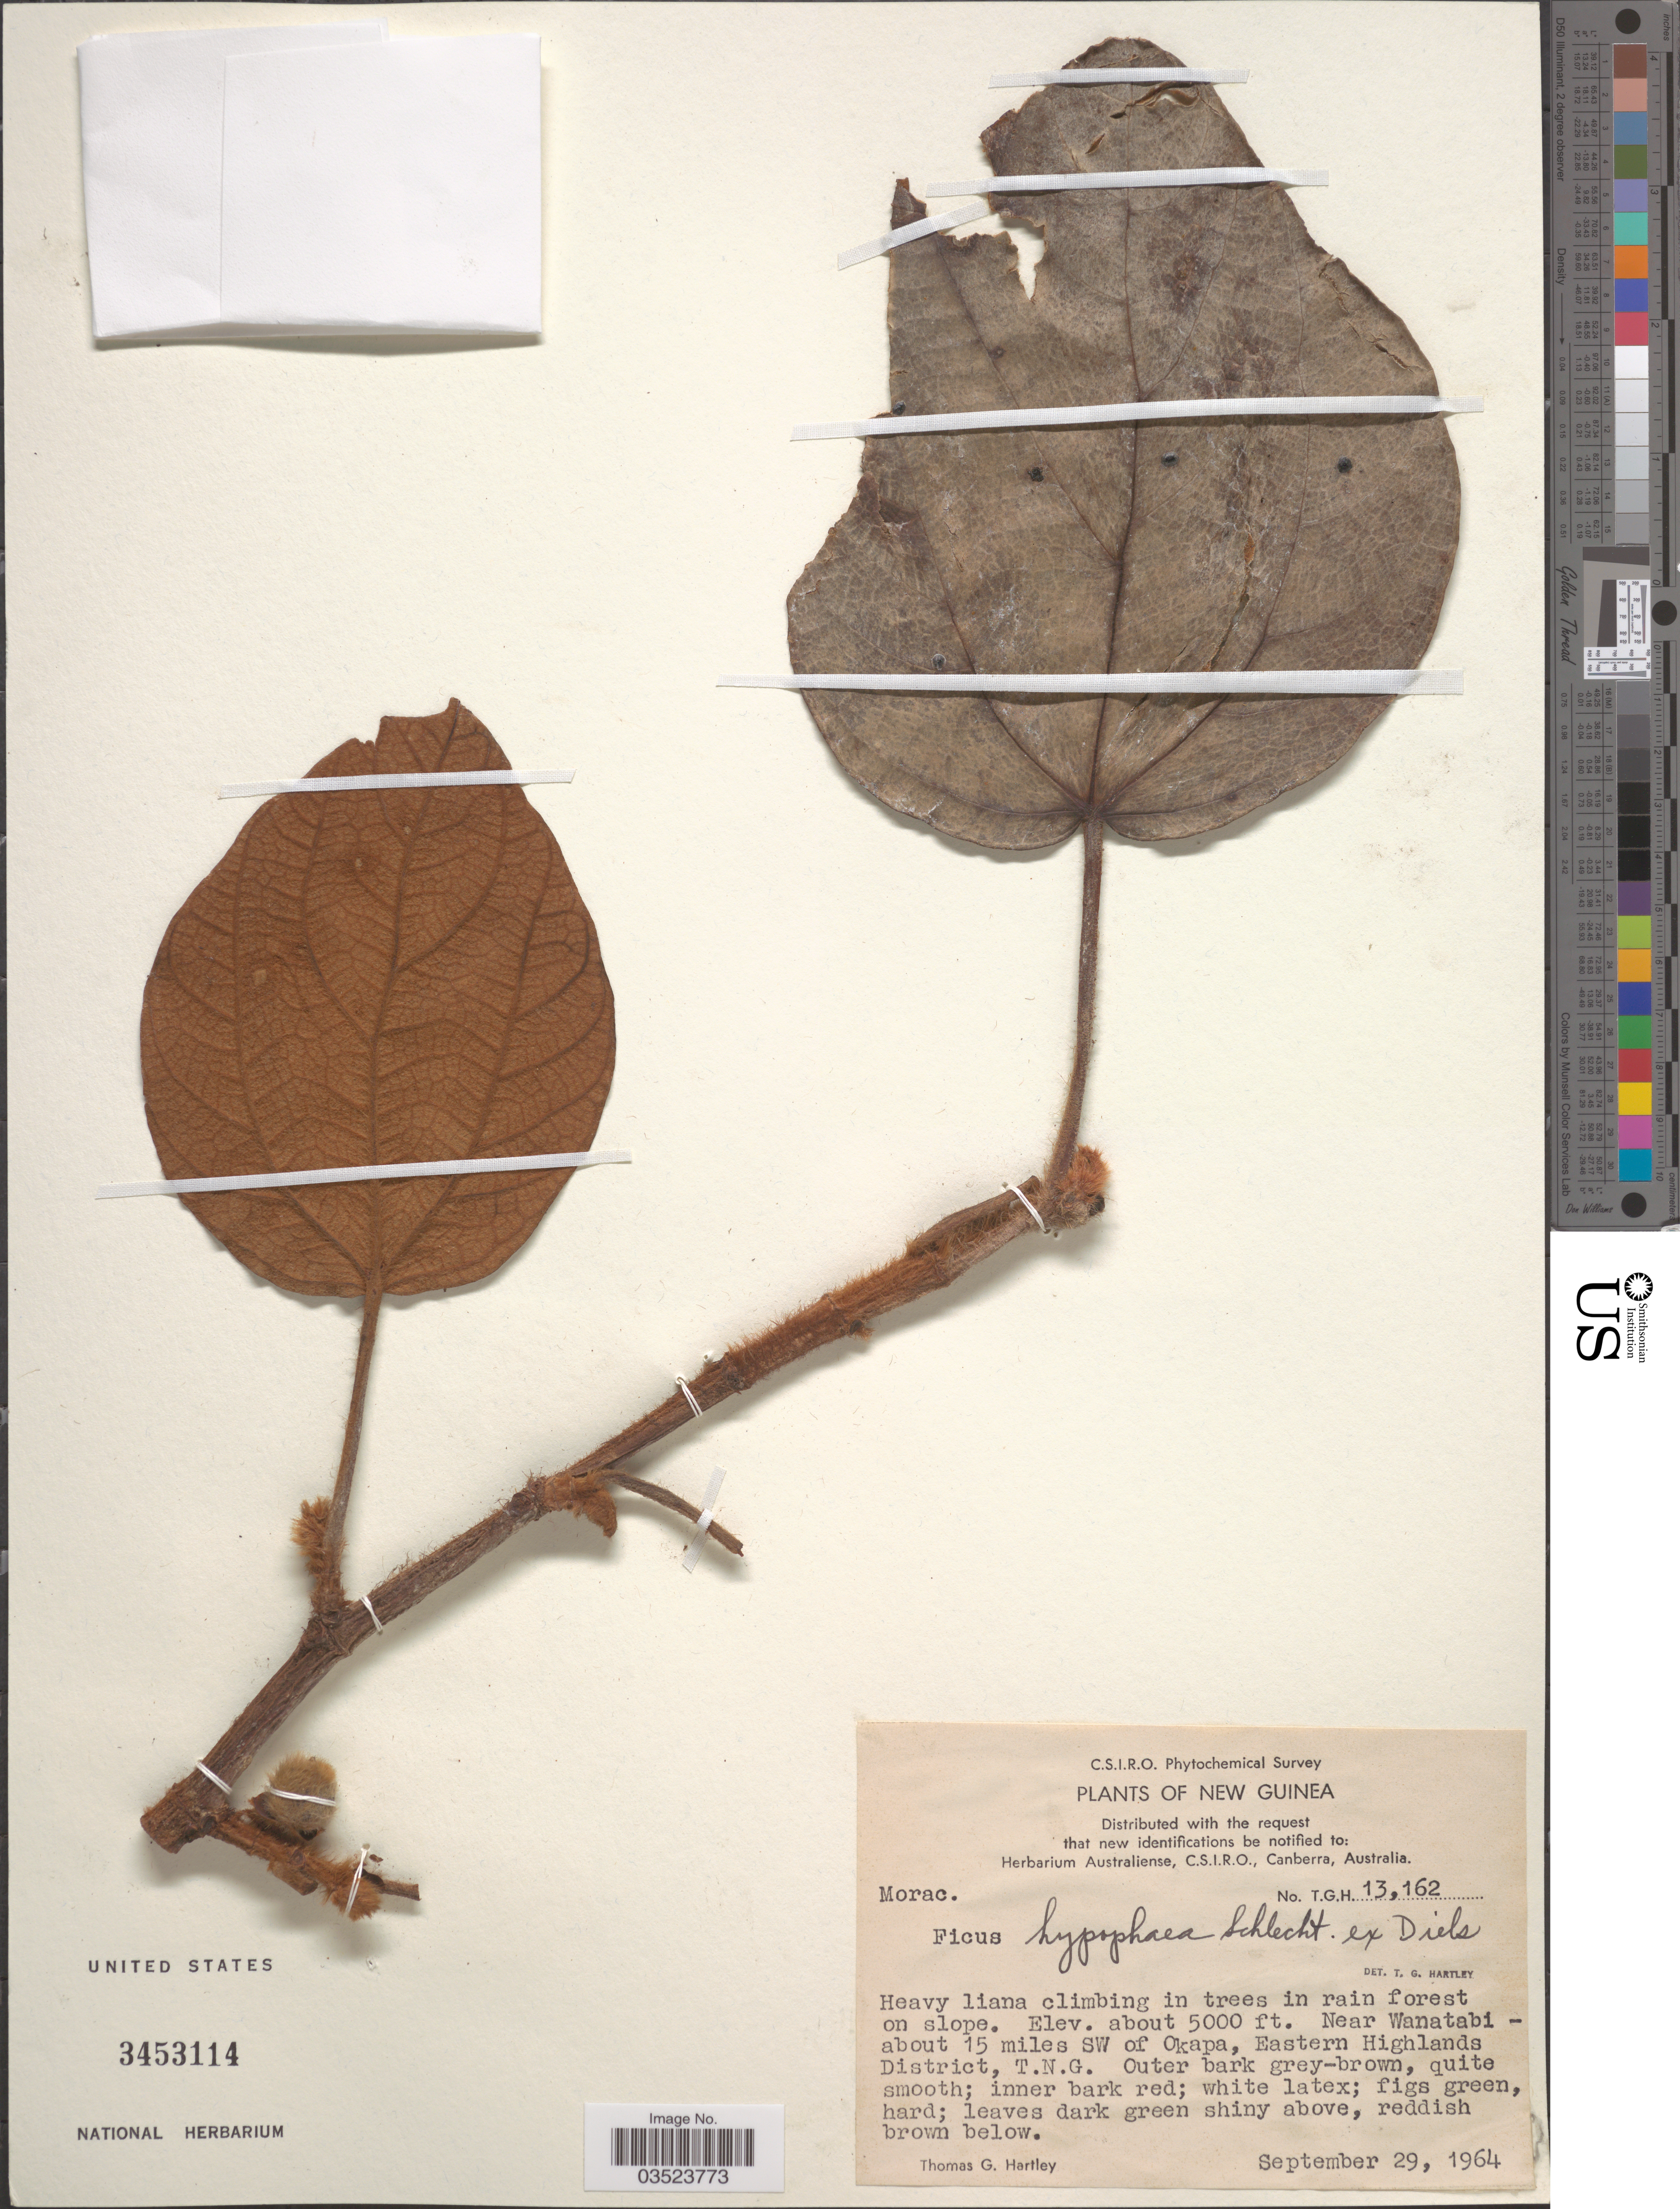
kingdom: Plantae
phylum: Tracheophyta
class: Magnoliopsida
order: Rosales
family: Moraceae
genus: Ficus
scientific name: Ficus hypophaea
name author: Schltr.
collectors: T. G. Hartley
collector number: TGH13162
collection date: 1964-09-29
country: Papua New Guinea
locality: Near Wanatabi- about 15 miles SW of Okapa, Eastern Highlands District, T.N.G. New Guinea.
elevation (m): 1524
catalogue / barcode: US 3453114